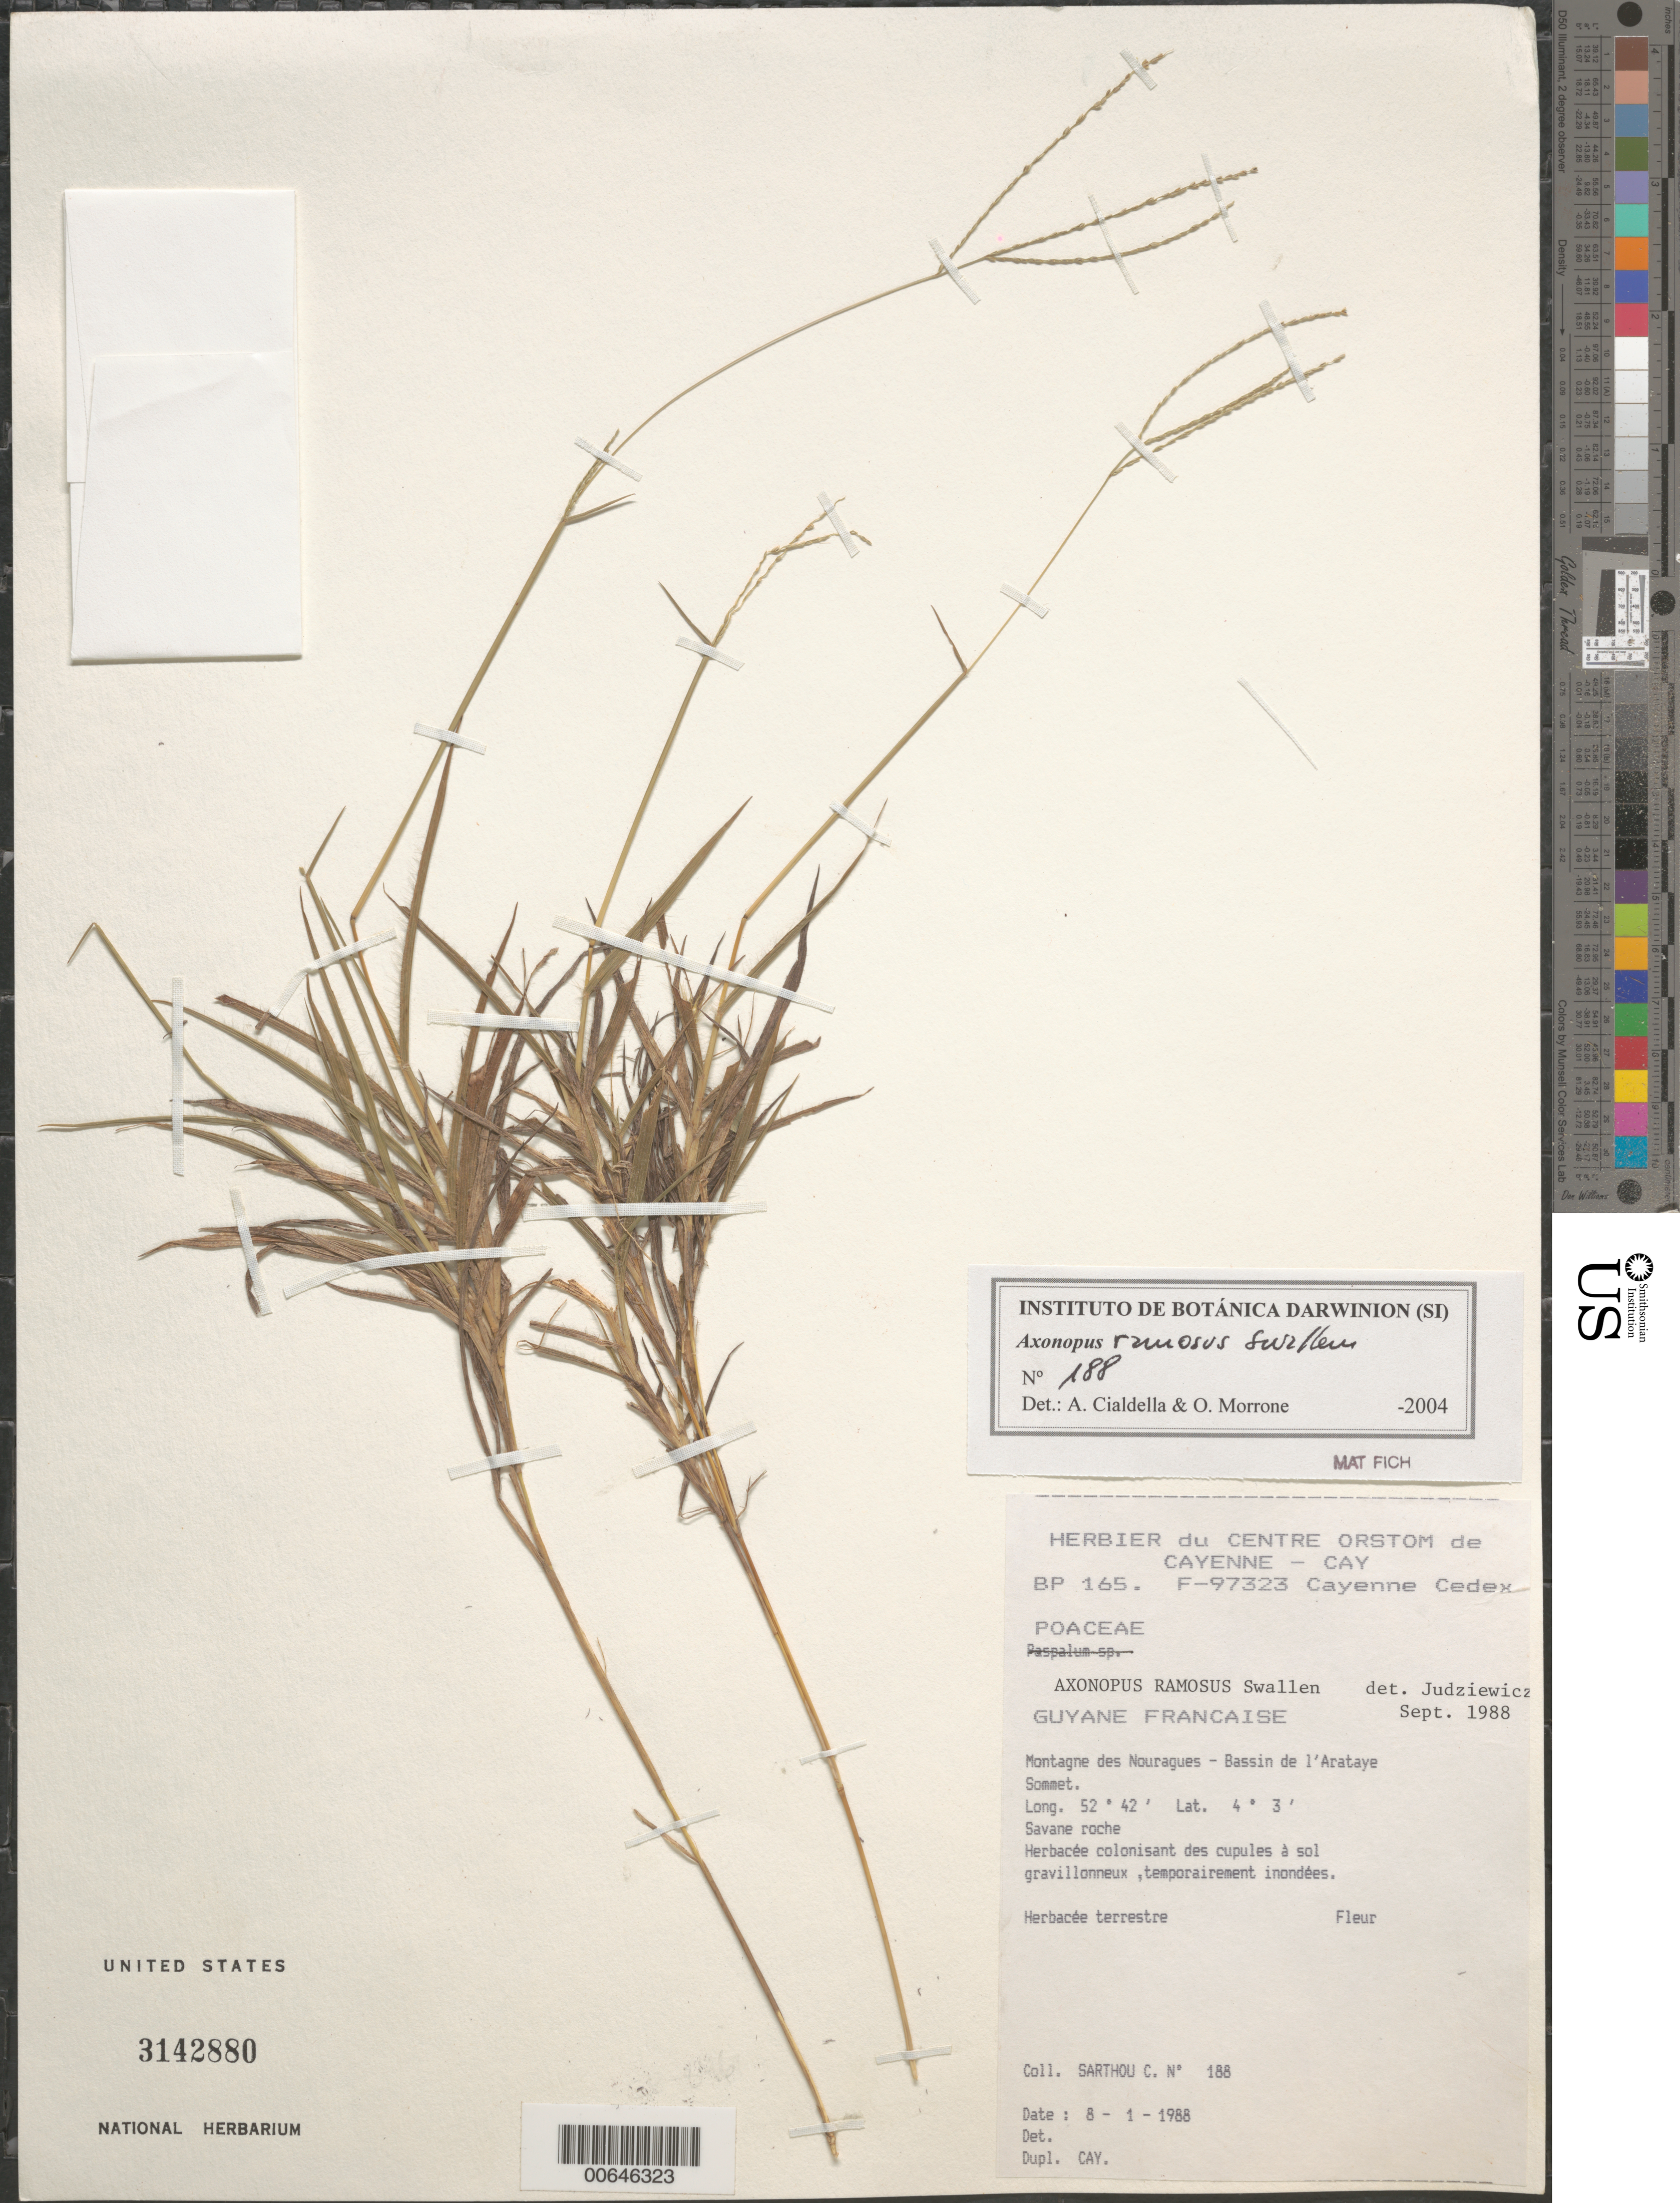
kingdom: Plantae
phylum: Tracheophyta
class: Liliopsida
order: Poales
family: Poaceae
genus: Axonopus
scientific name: Axonopus ramosus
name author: Swallen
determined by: Judziewicz, E. J.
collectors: C. Sarthou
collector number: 188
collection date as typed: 8-Jan-88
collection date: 1988-01-08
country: French Guiana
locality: Montagnes des Nouragues, Bassin de l'Approuague, Arataye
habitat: Sommet. Savane roche. Herbacée colonisant des cupules à sol gravillonneux, temporairement inondées.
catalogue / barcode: US 3142880